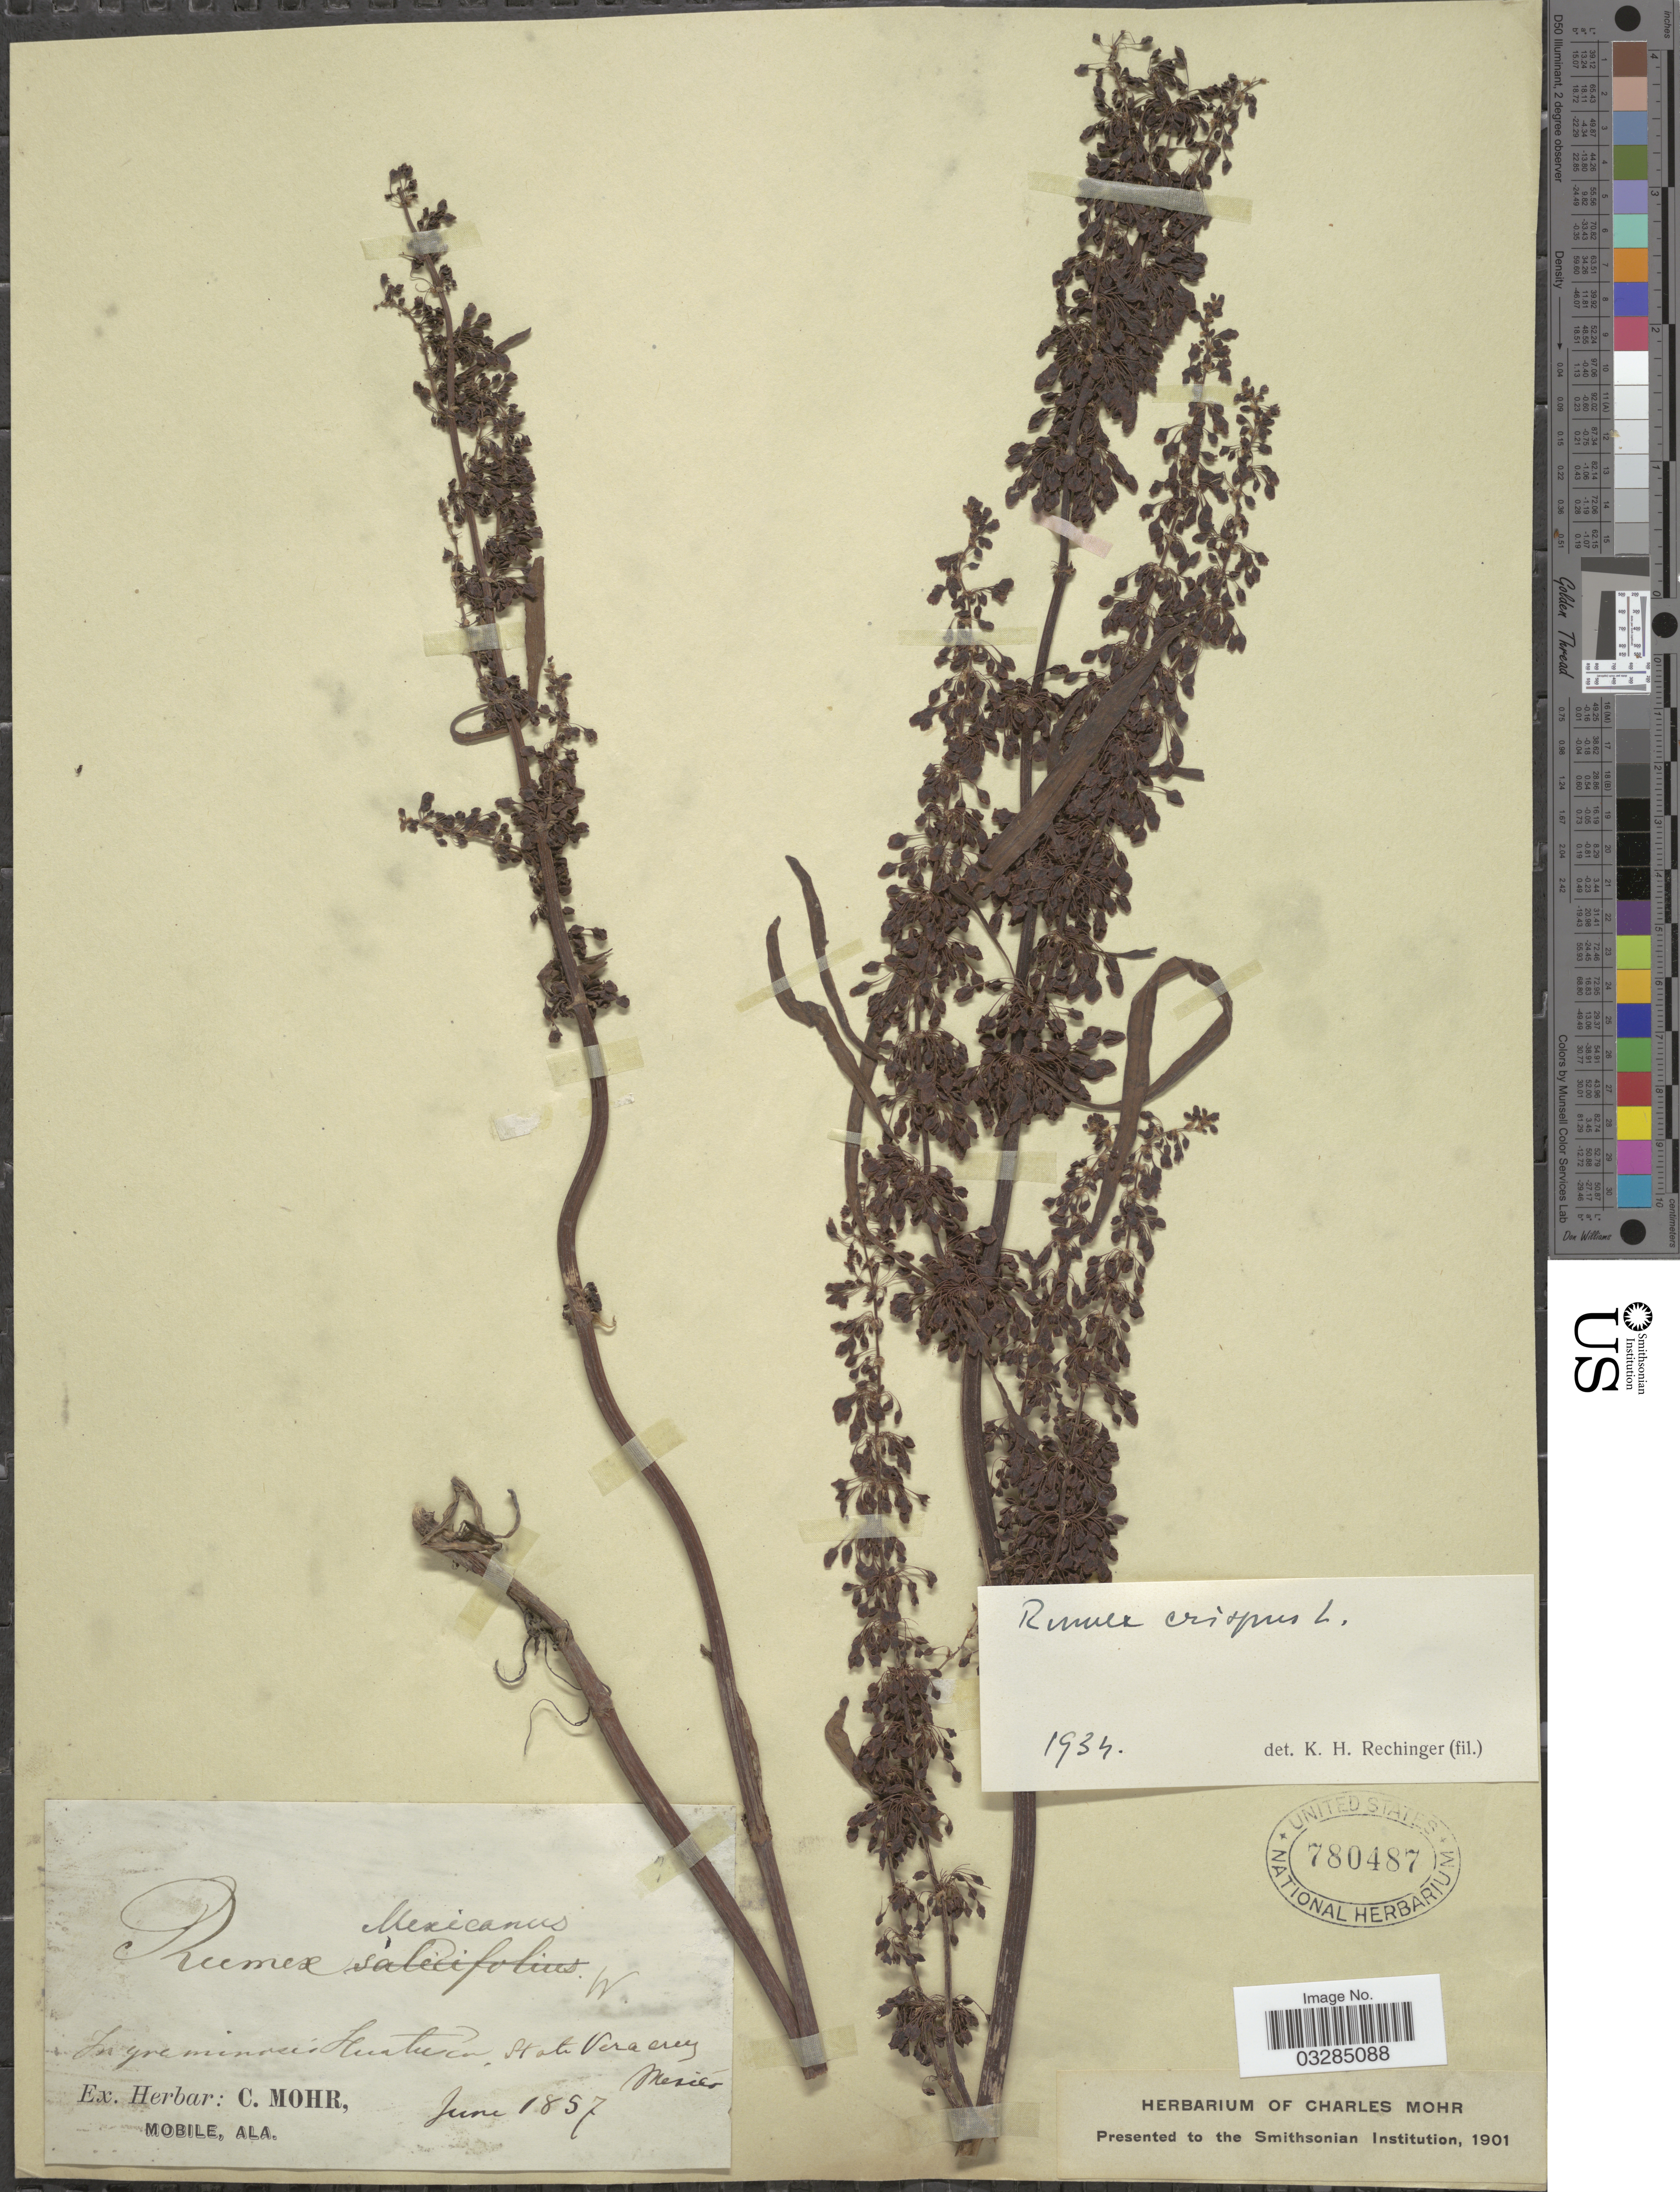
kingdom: Plantae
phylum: Tracheophyta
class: Magnoliopsida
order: Caryophyllales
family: Polygonaceae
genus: Rumex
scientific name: Rumex crispus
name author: L.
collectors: ex herb. Charles Mohr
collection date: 1857-06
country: Mexico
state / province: Veracruz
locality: In greminosis Huatuca. State Veracruz.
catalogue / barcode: US 780487